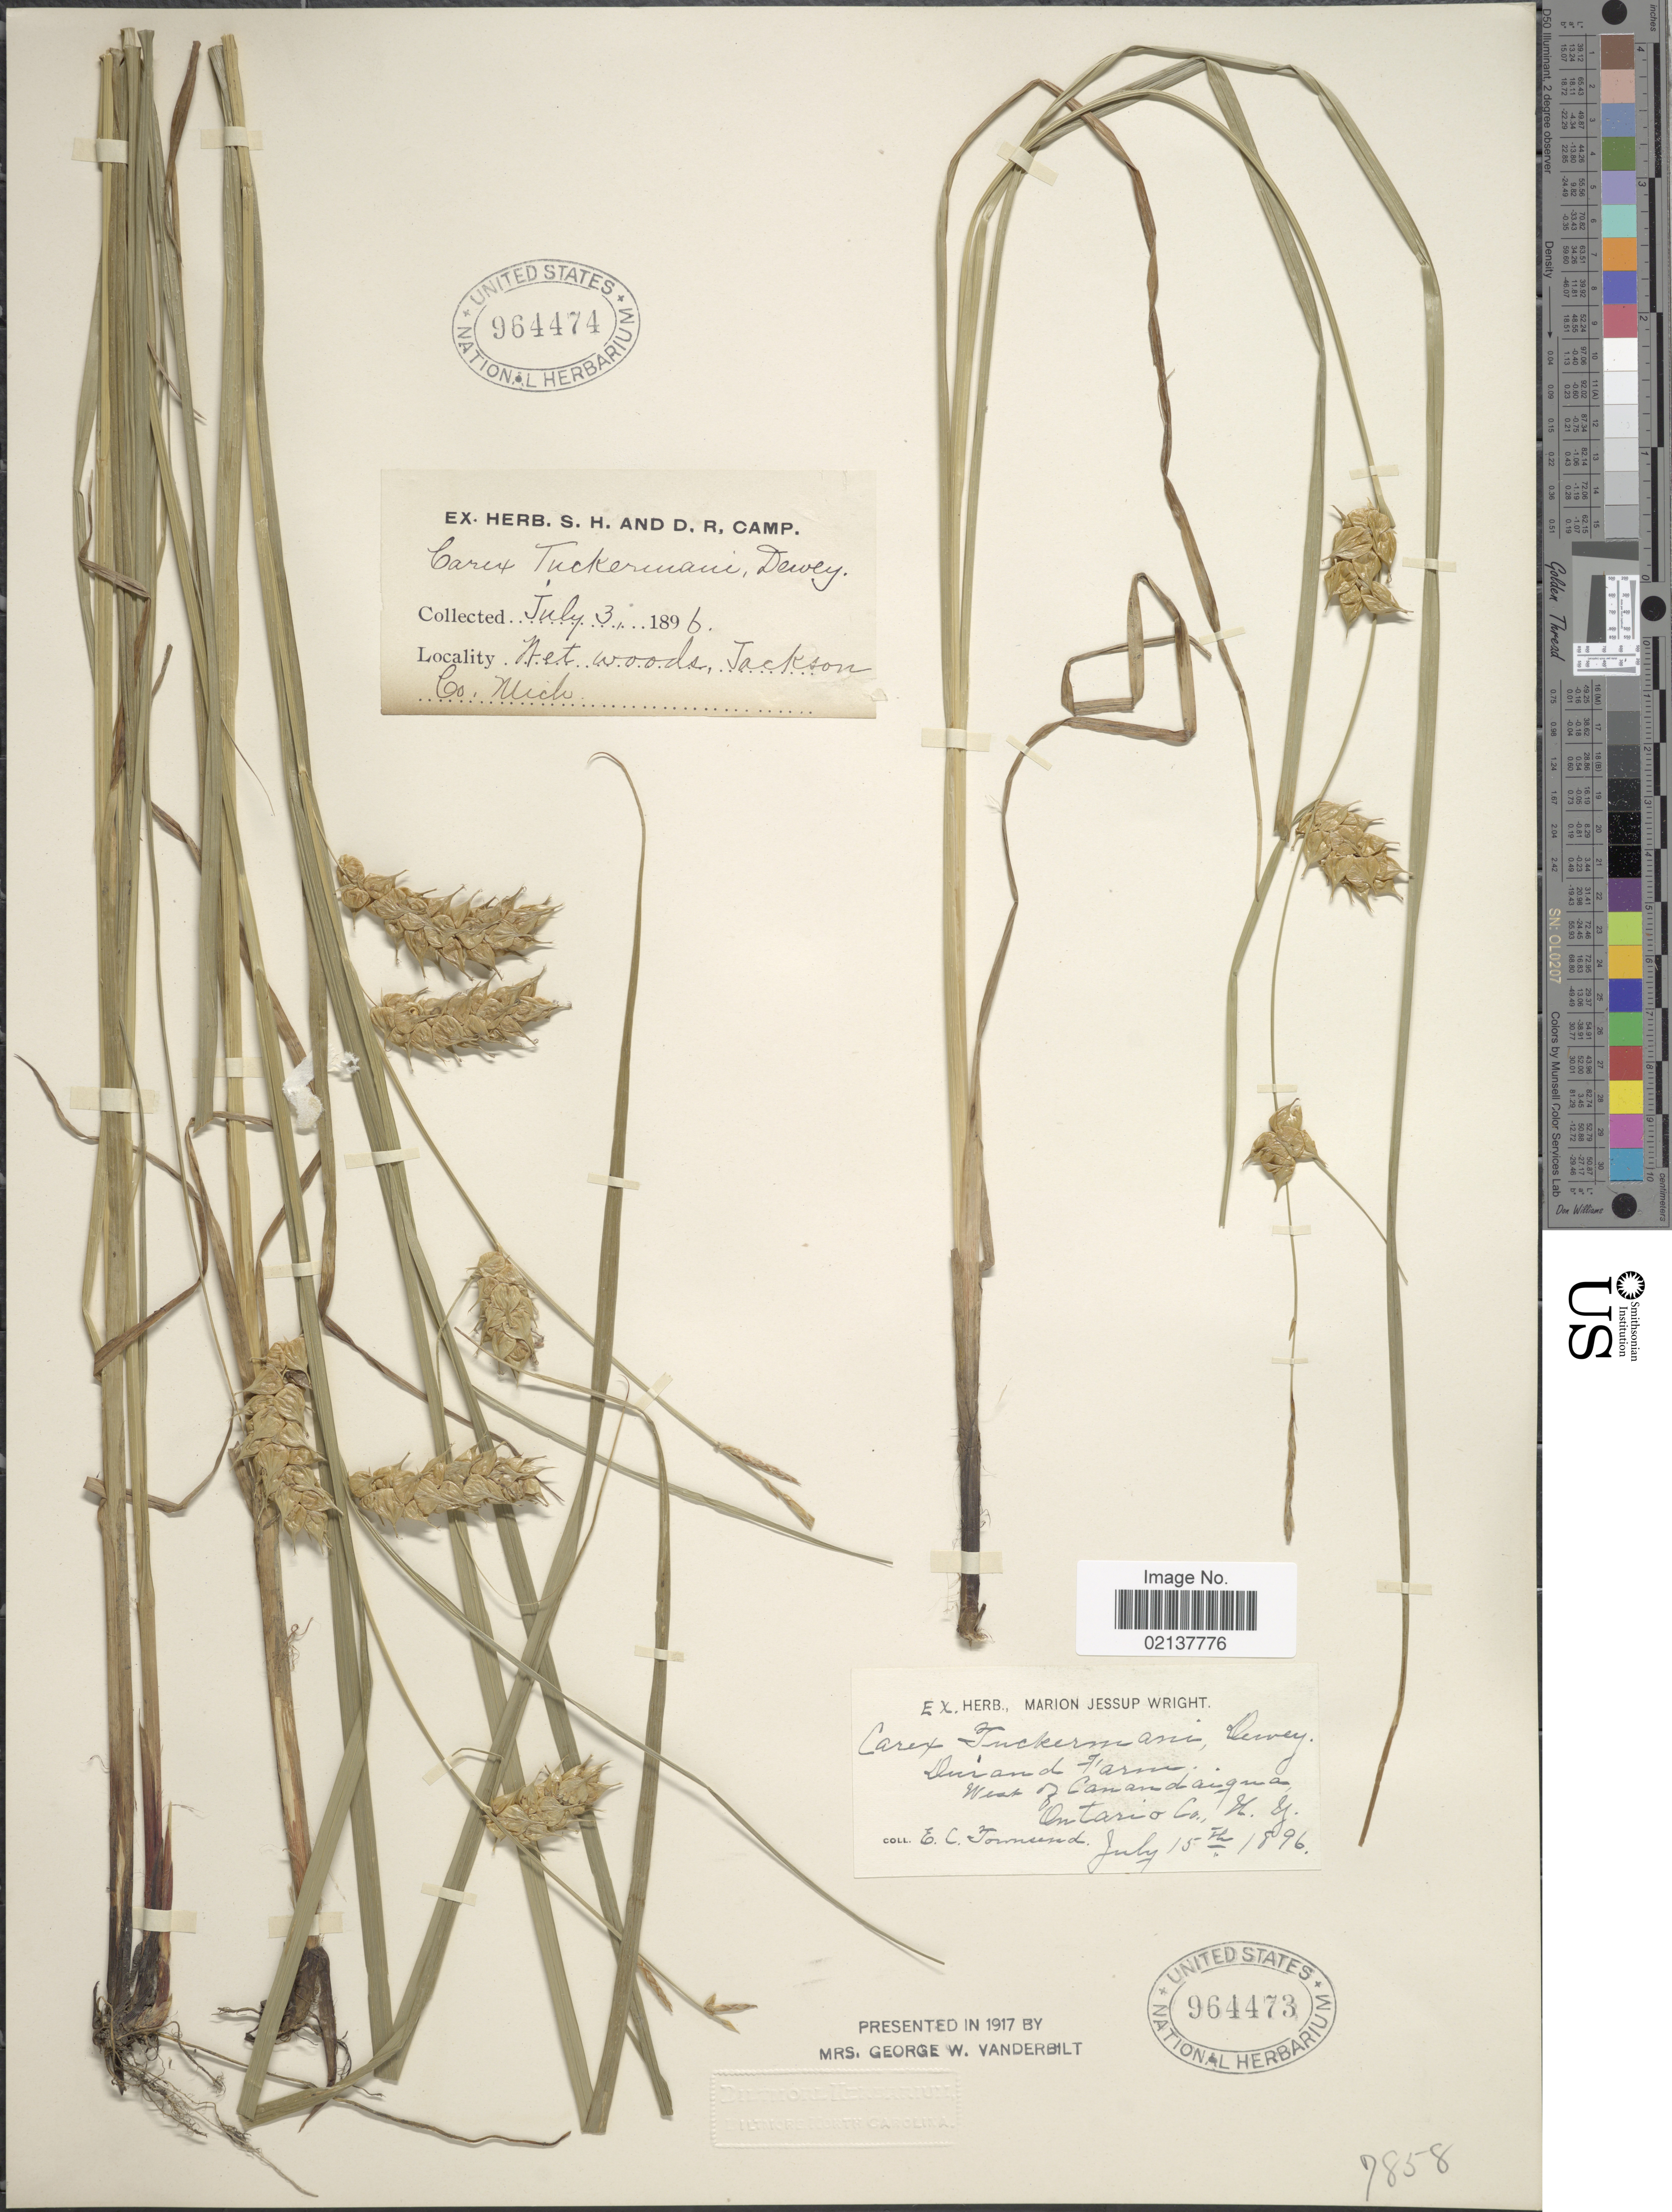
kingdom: Plantae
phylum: Tracheophyta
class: Liliopsida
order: Poales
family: Cyperaceae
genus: Carex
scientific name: Carex tuckermanii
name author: Boott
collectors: ex herb. S. H and D. R. Camp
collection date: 1896-07-03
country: United States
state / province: Michigan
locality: Wet woods, Jackson Co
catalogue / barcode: US 964474-2